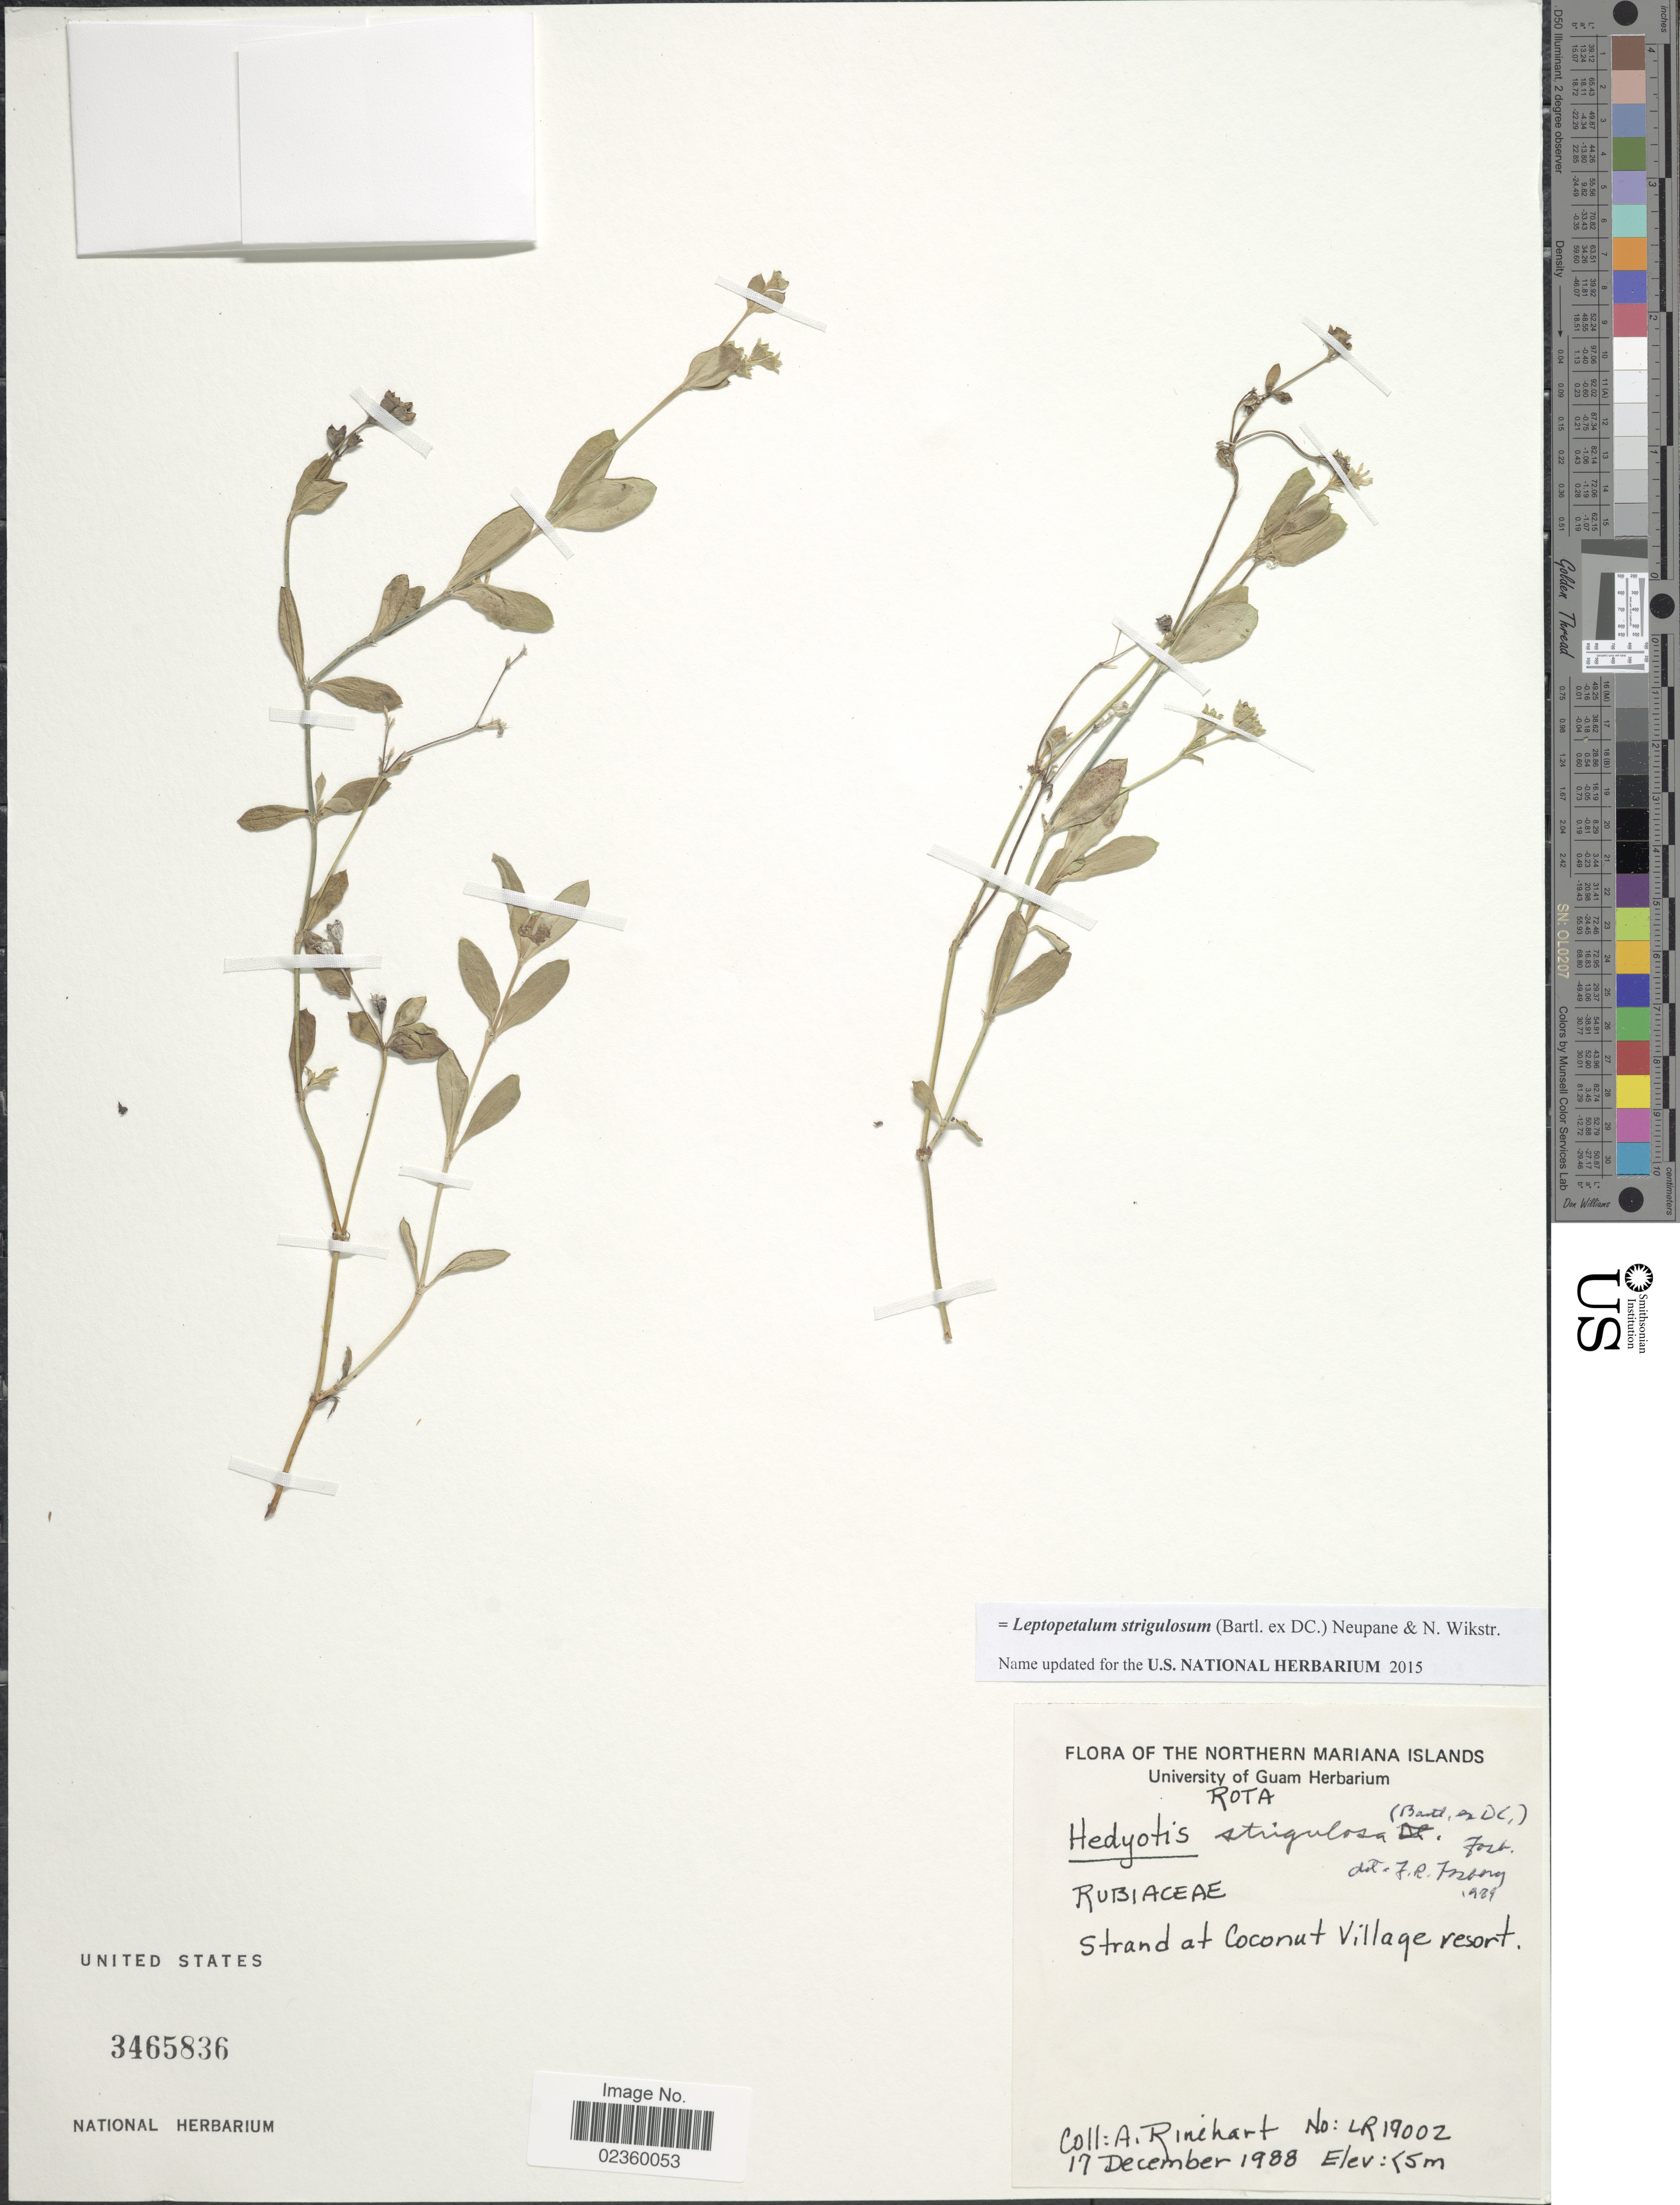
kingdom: Plantae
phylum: Tracheophyta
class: Magnoliopsida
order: Gentianales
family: Rubiaceae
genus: Leptopetalum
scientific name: Leptopetalum strigulosum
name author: (Bartl. ex DC.) Neupane & N. Wikstr.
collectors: A. Rinehart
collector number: LR 19002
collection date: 1988-12-17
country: Northern Mariana Islands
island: Rota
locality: Rota, strand at Coconut Village resort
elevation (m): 5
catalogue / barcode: US 3465836